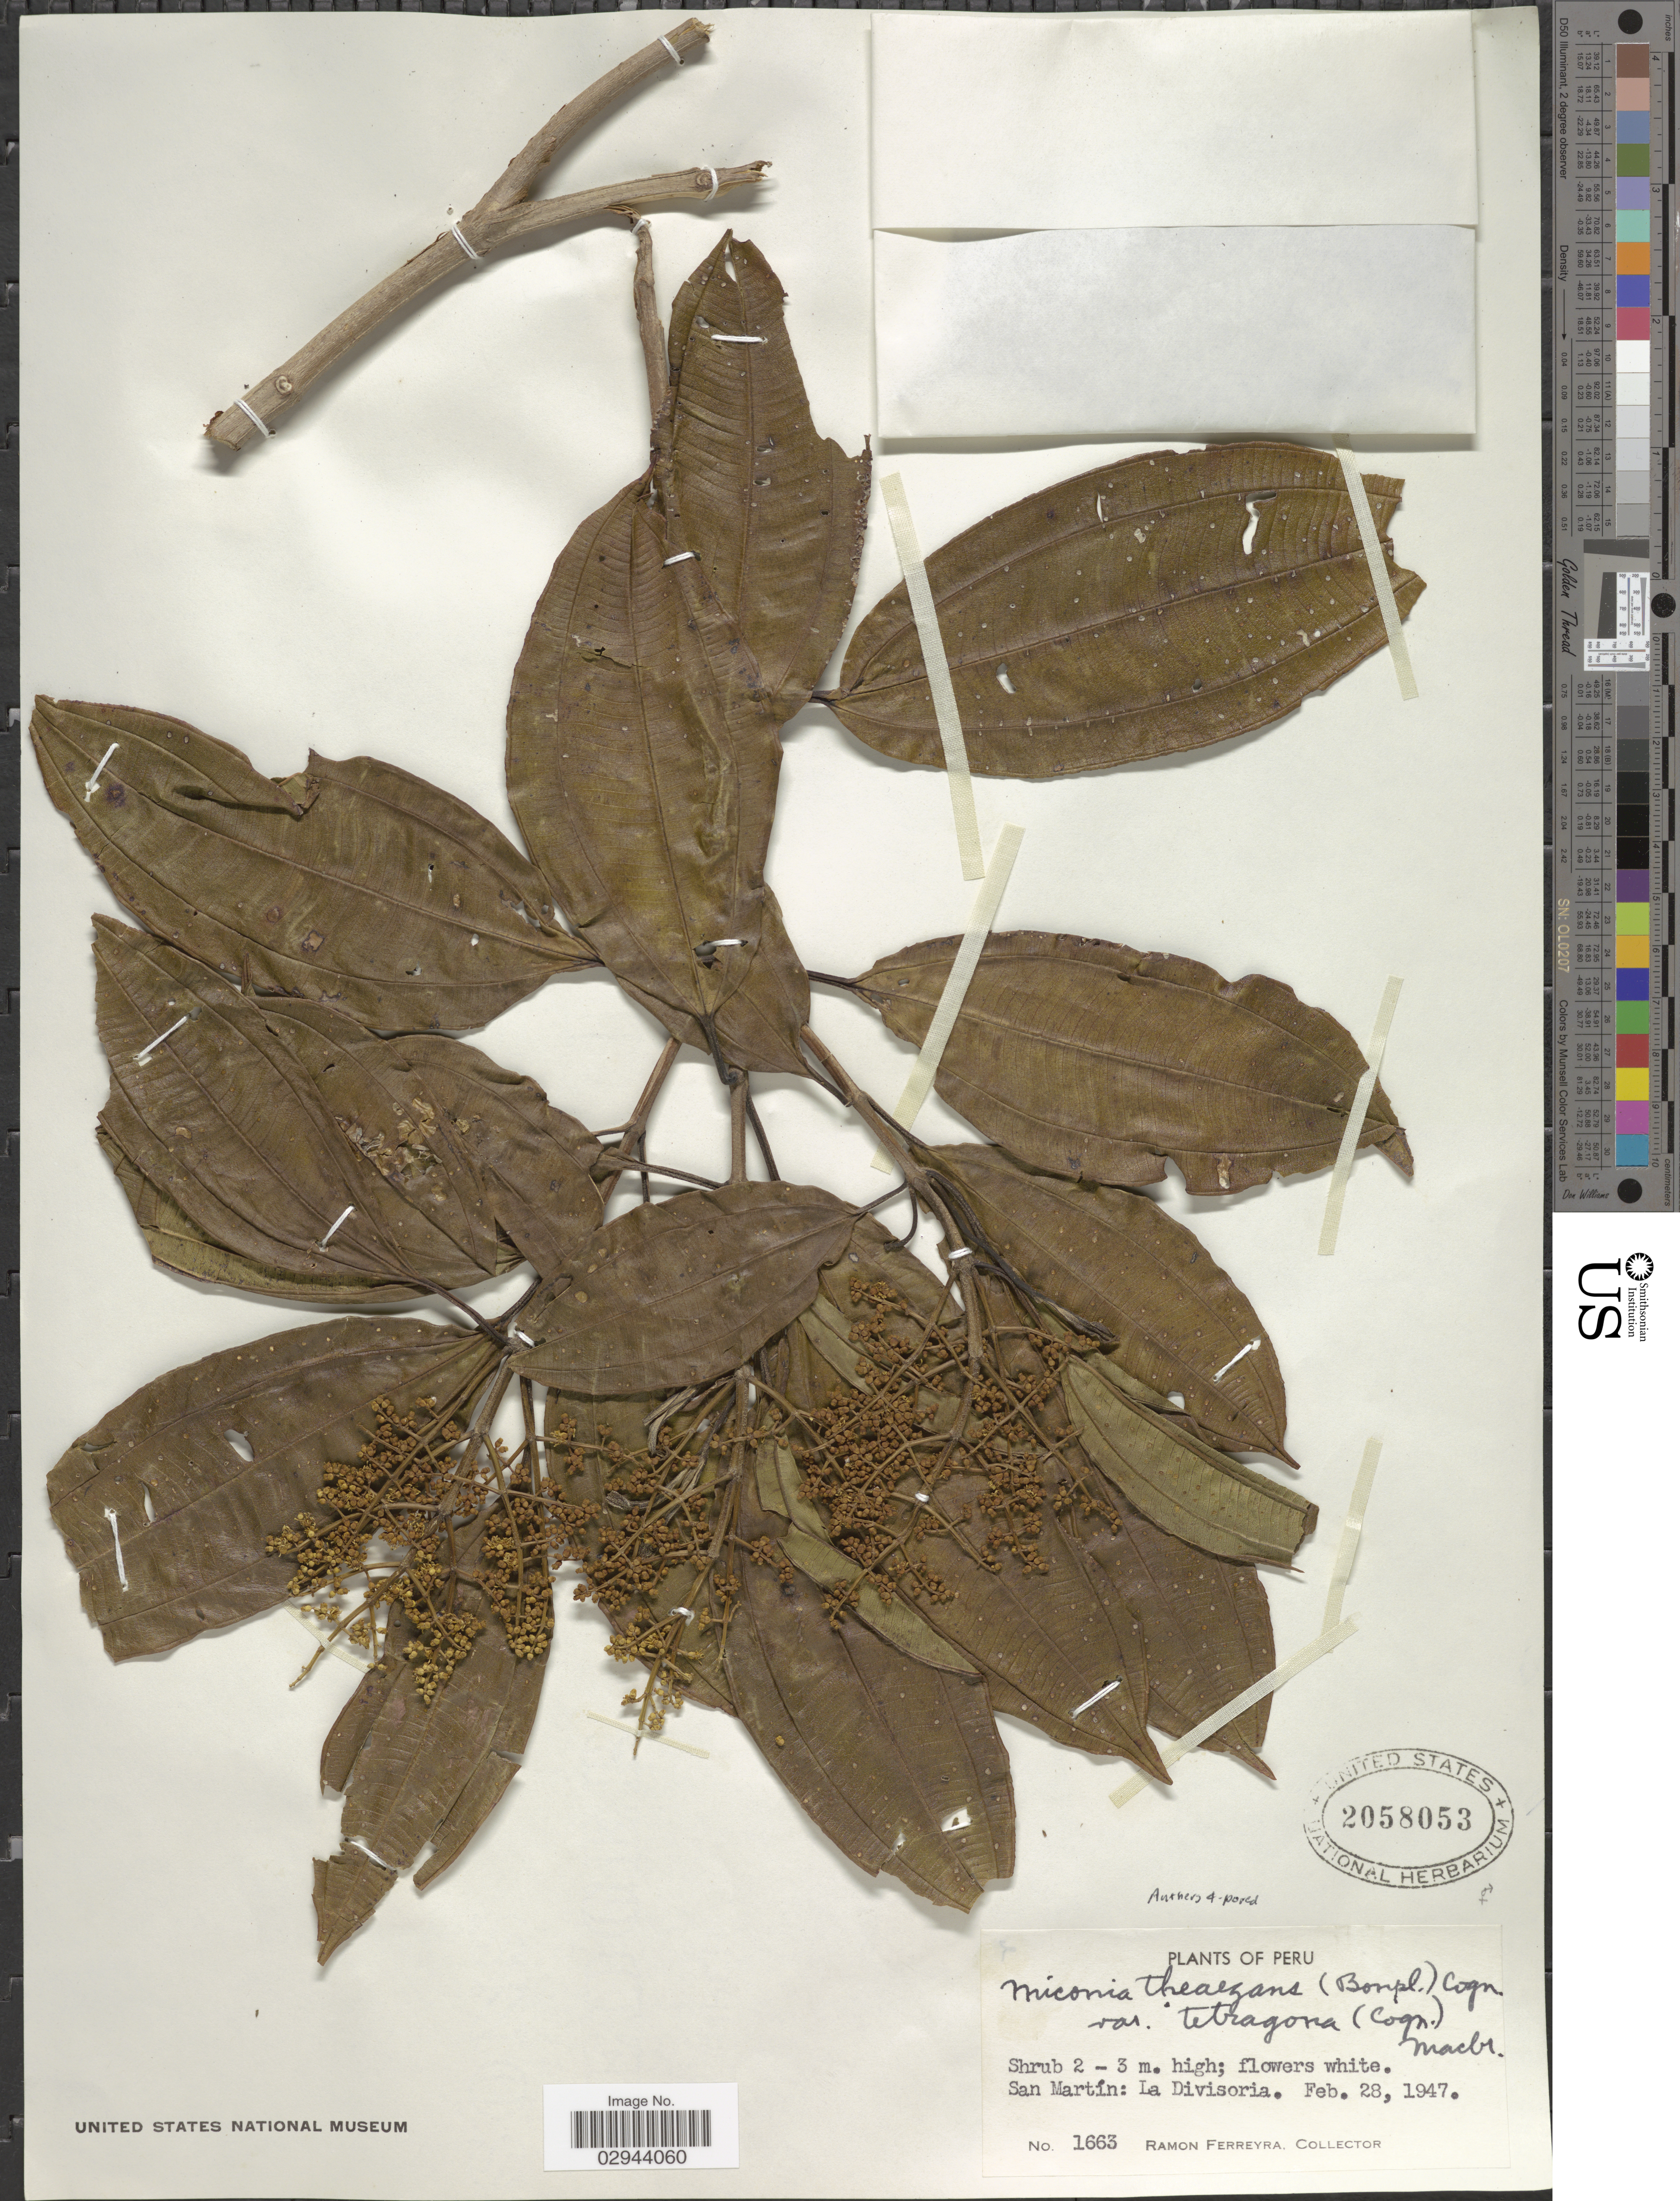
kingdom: Plantae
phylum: Tracheophyta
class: Magnoliopsida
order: Myrtales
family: Melastomataceae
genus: Miconia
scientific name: Miconia theizans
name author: (Bonpl.) Cogn.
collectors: R. A. Ferreyra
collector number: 1663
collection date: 1947-02-28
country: Peru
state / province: San Martín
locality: La Divisoria.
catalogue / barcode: US 2058053